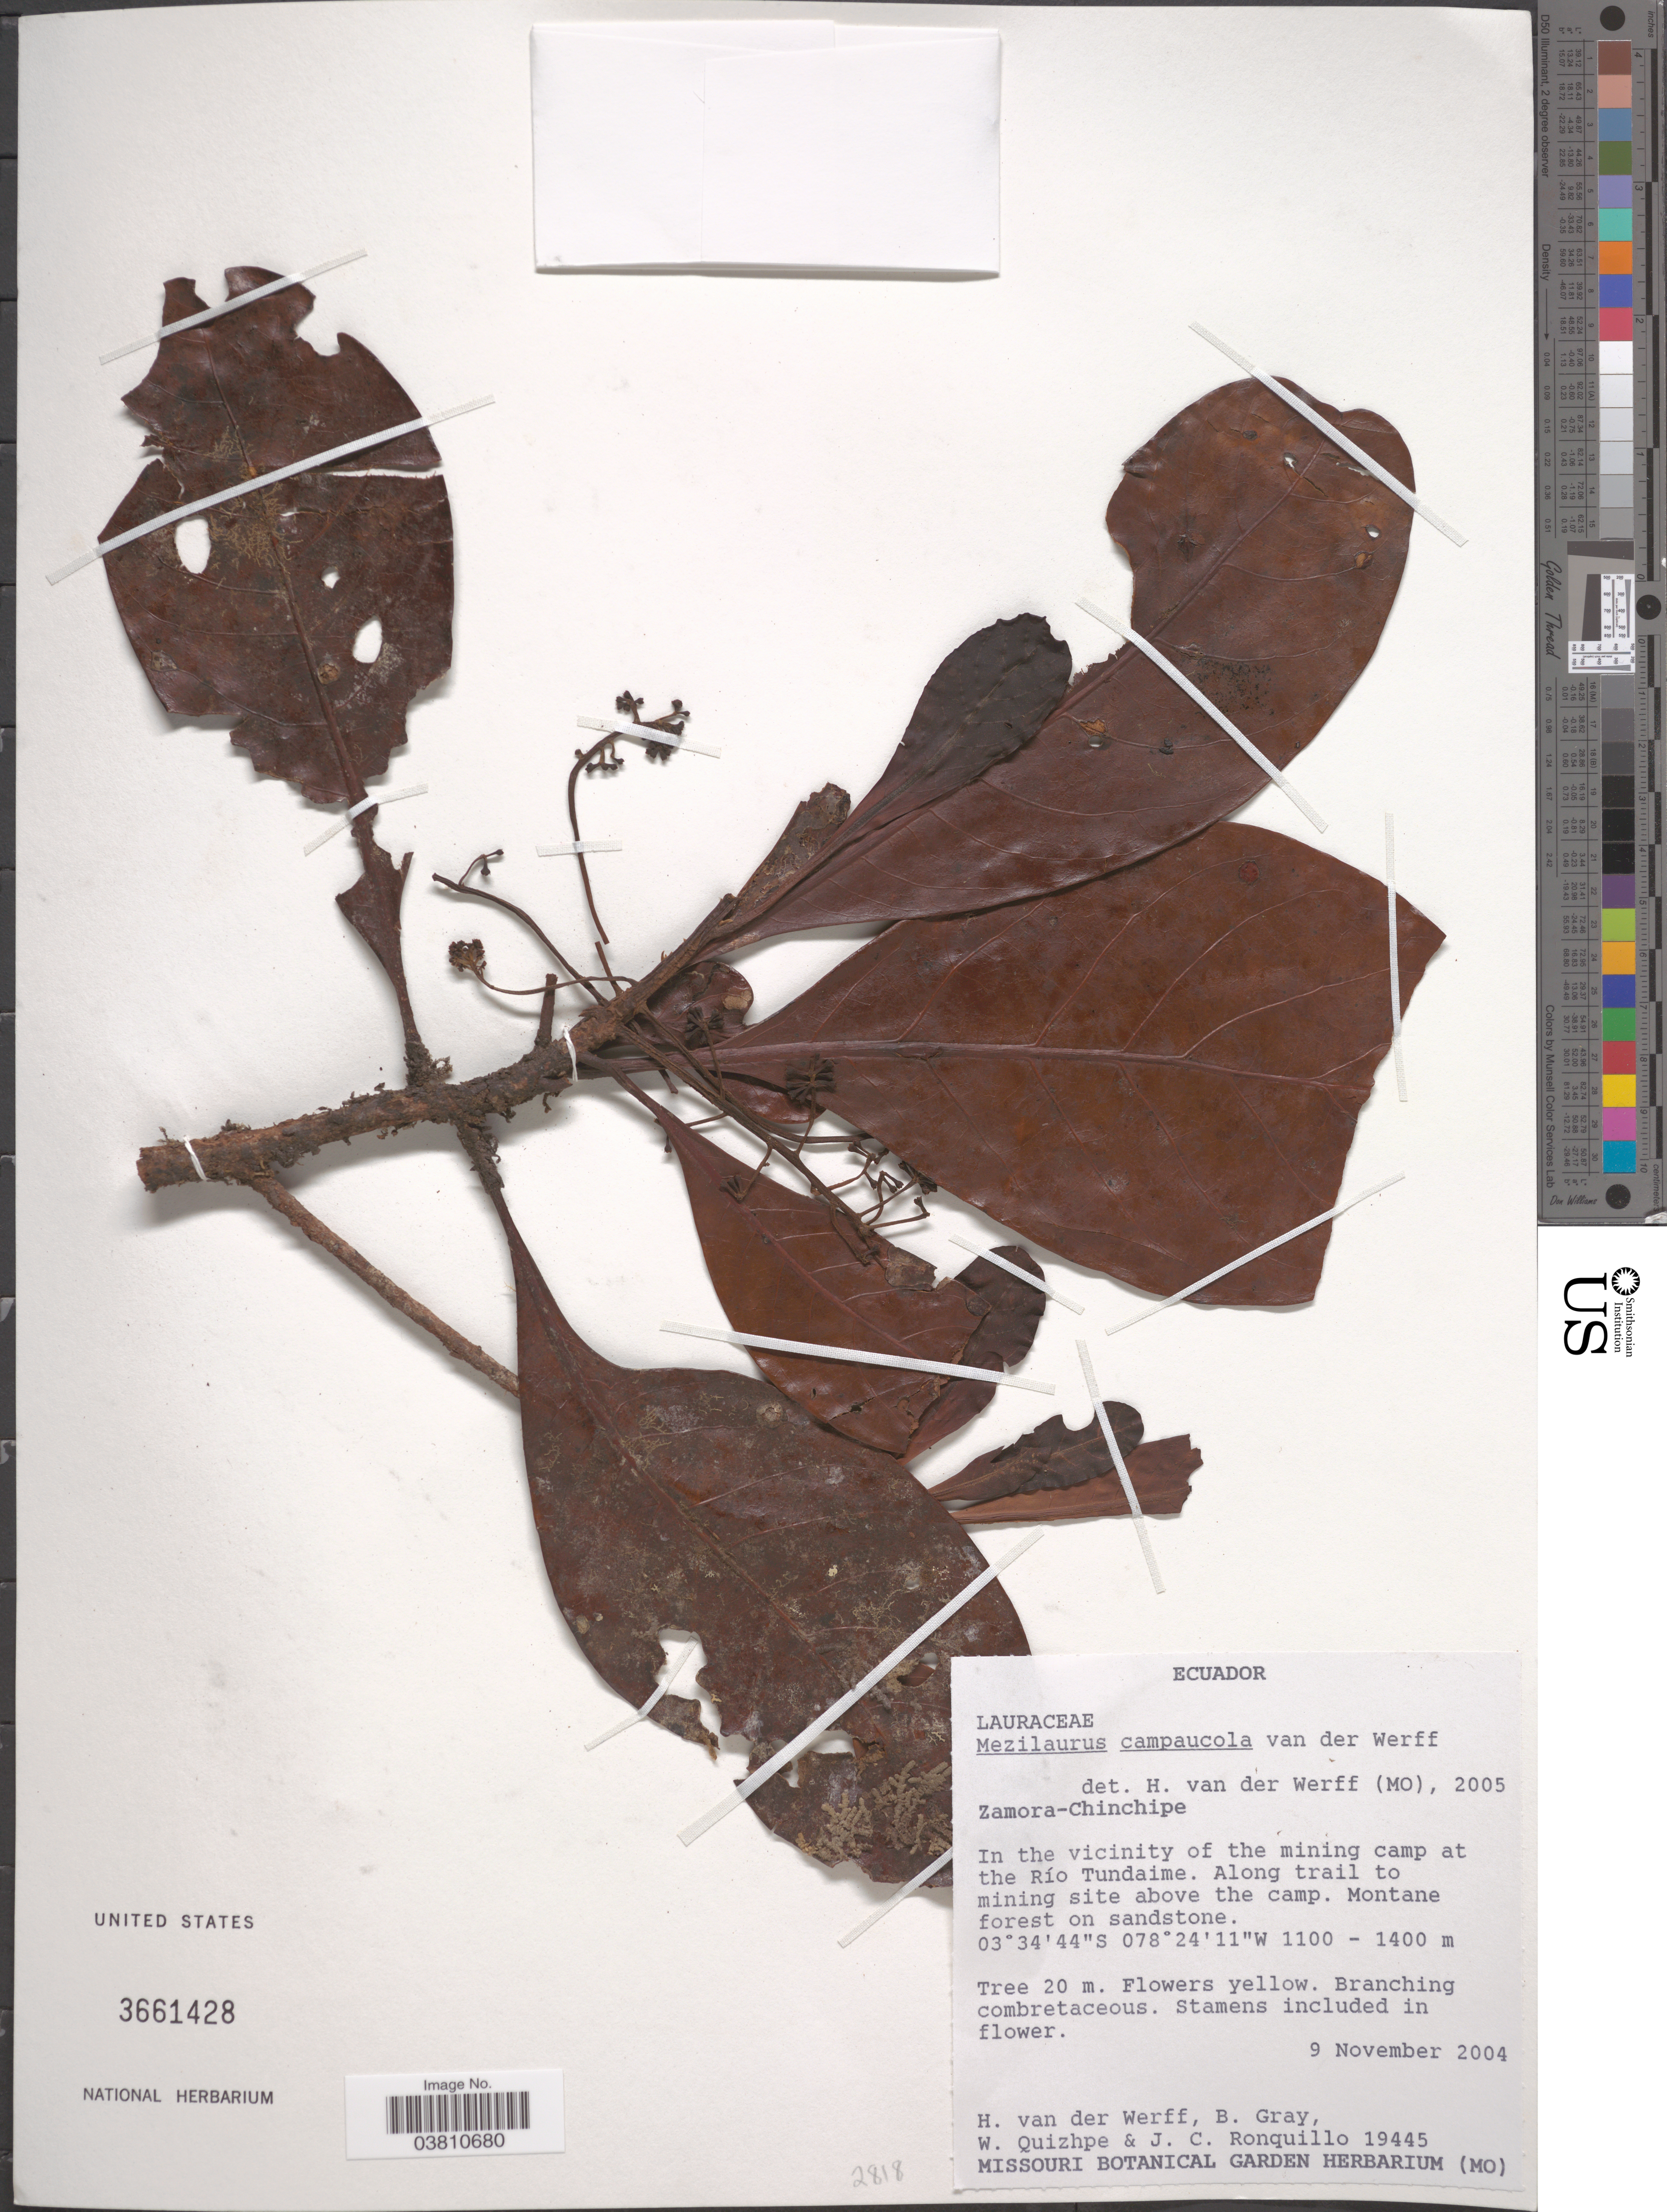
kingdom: Plantae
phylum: Tracheophyta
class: Magnoliopsida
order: Laurales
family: Lauraceae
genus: Mezilaurus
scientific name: Mezilaurus campaucola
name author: van der Werff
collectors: H. van der Werff, B. Gray, W. Quizhpe & J. Ronquillo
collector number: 19445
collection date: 2004-11-09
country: Ecuador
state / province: Zamora-Chinchipe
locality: In the vicinity of the mining camp at the Río Tundaime. Along trail to mining site above the camp.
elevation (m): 1100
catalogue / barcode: US 3661428